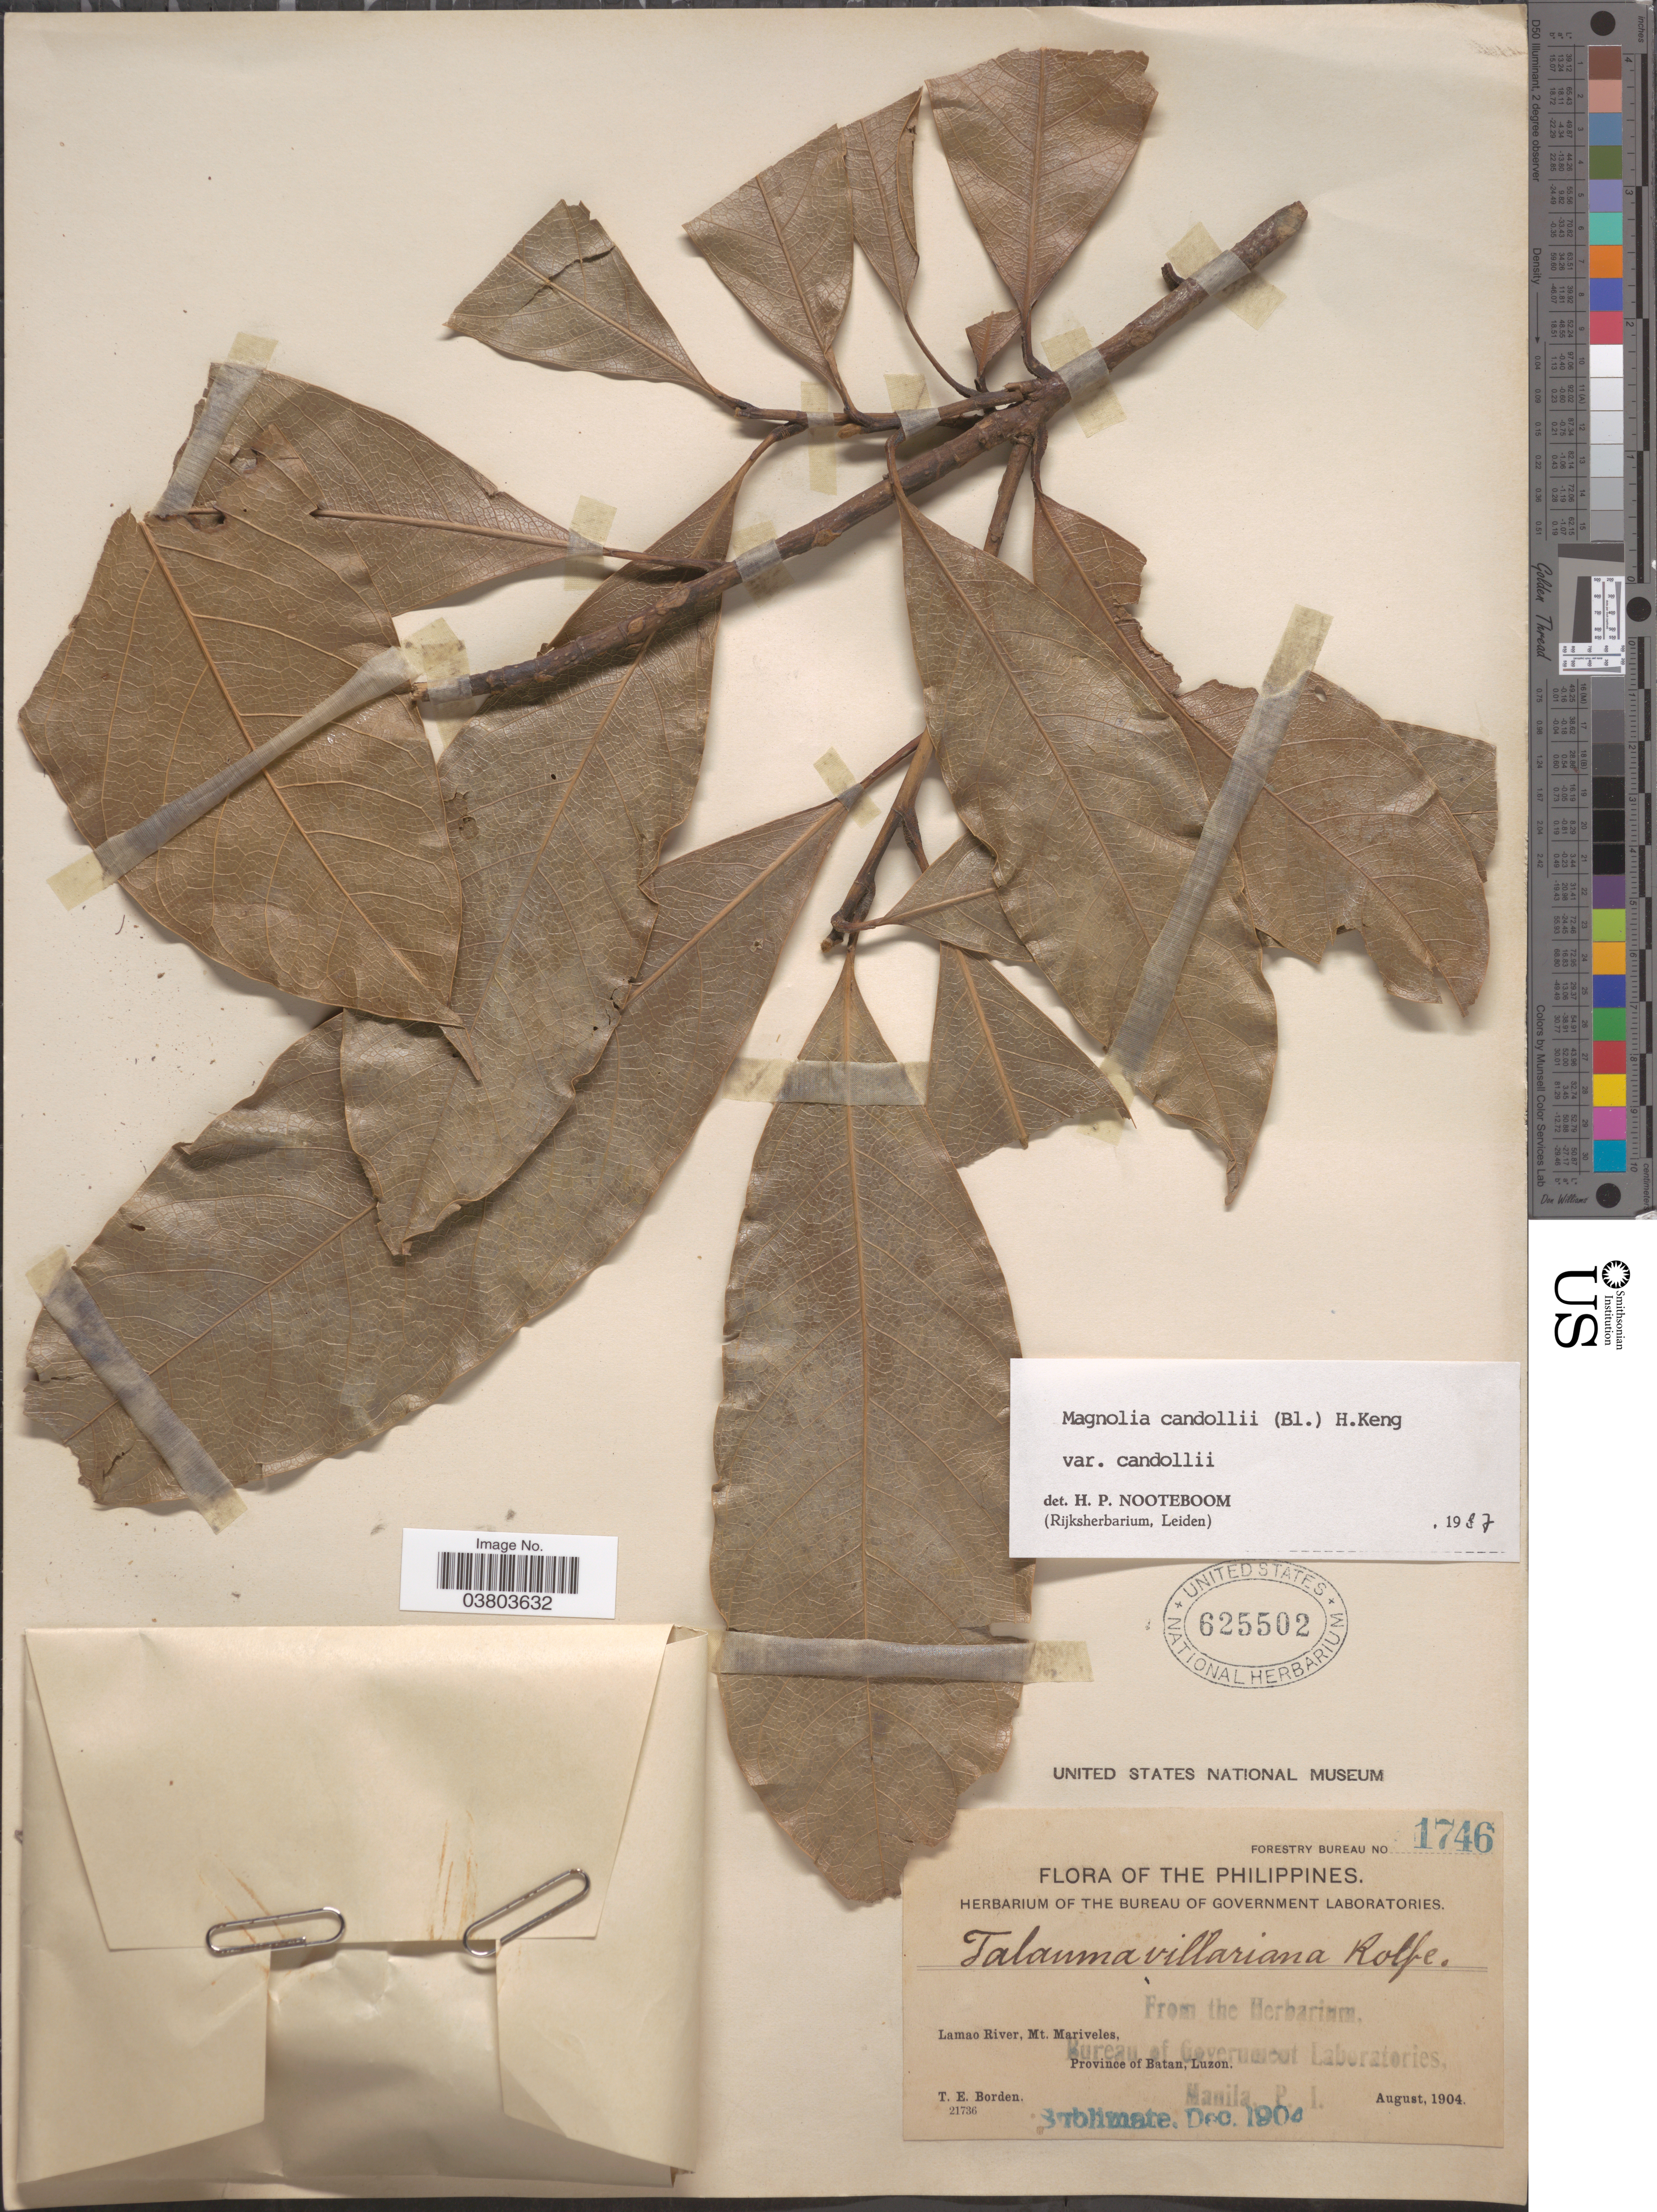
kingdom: Plantae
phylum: Tracheophyta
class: Magnoliopsida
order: Magnoliales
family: Magnoliaceae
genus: Magnolia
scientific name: Magnolia candollei var. candollei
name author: Link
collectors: T. E. Borden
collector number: Forestry Bureau 1746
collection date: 1904-08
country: Philippines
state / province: Cagayan Valley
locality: Lamao River, Mt. Mariveles, Province of Batan, Luzon.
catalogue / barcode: US 625502